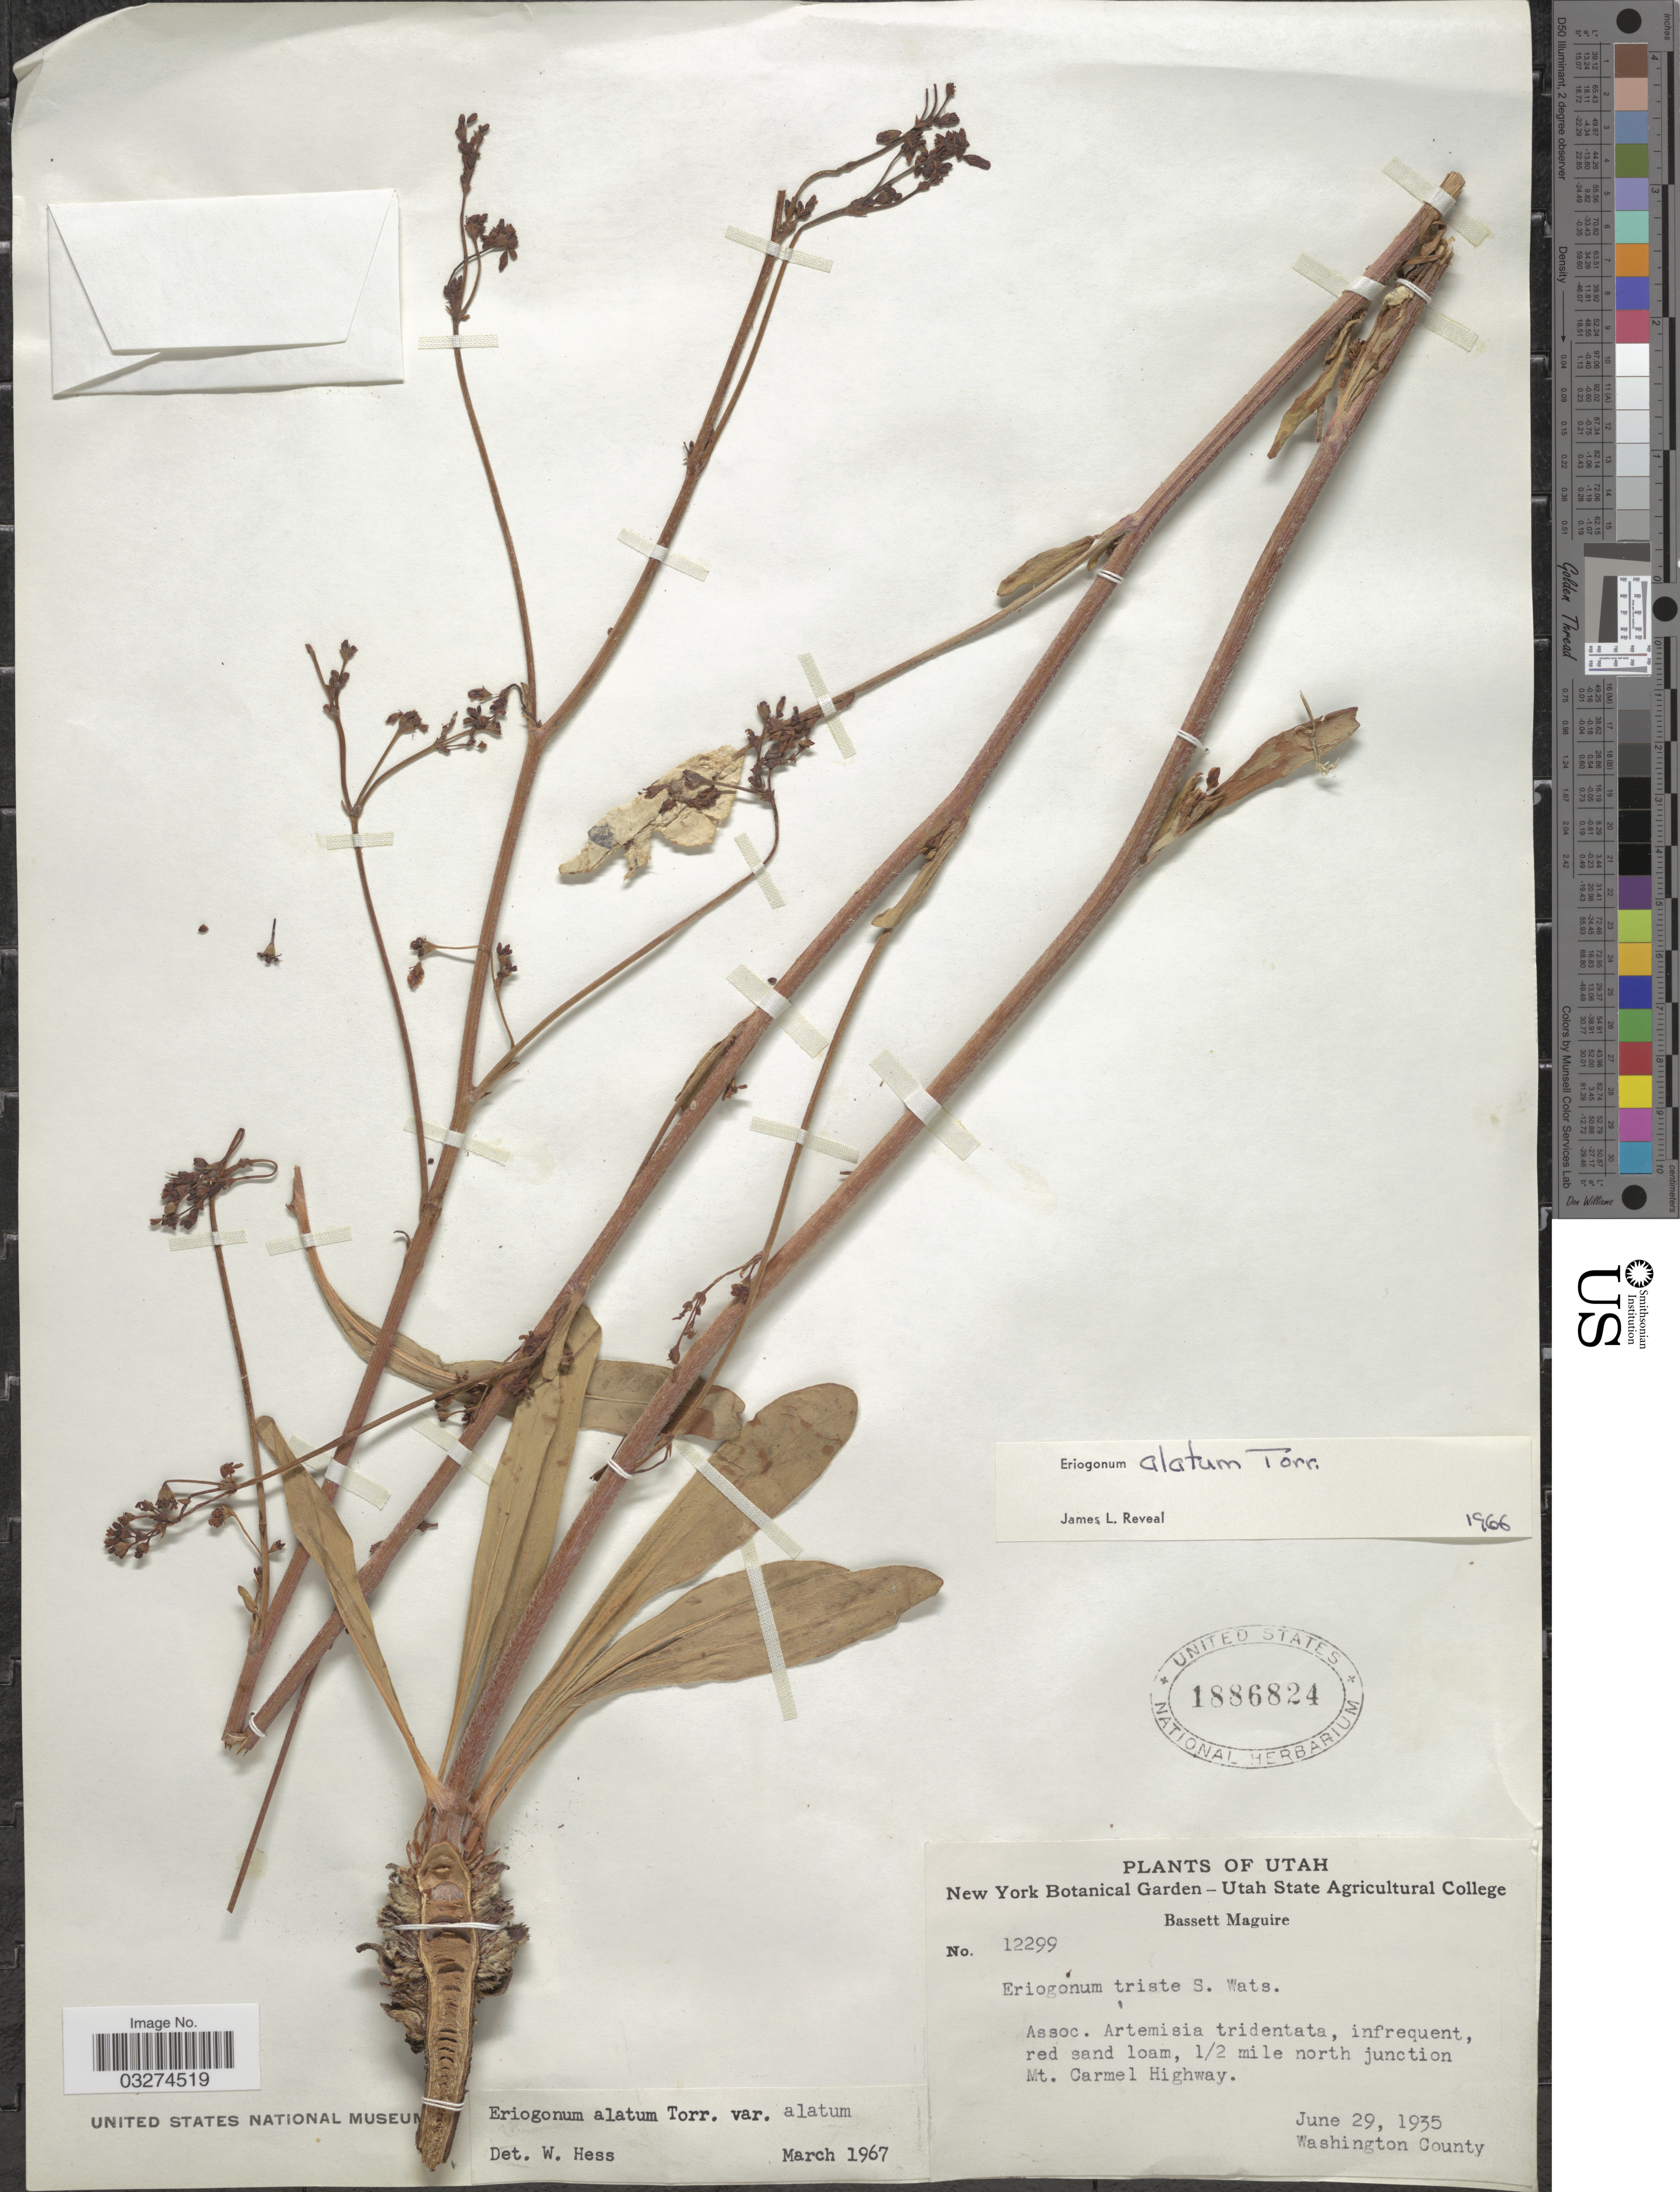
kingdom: Plantae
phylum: Tracheophyta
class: Magnoliopsida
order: Caryophyllales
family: Polygonaceae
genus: Eriogonum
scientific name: Eriogonum alatum var. alatum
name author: Torr.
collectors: B. Maguire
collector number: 12299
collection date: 1935-06-29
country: United States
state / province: Utah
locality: ½ mile north junction Mt. Carmel Highway. Washington County.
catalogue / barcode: US 1886824